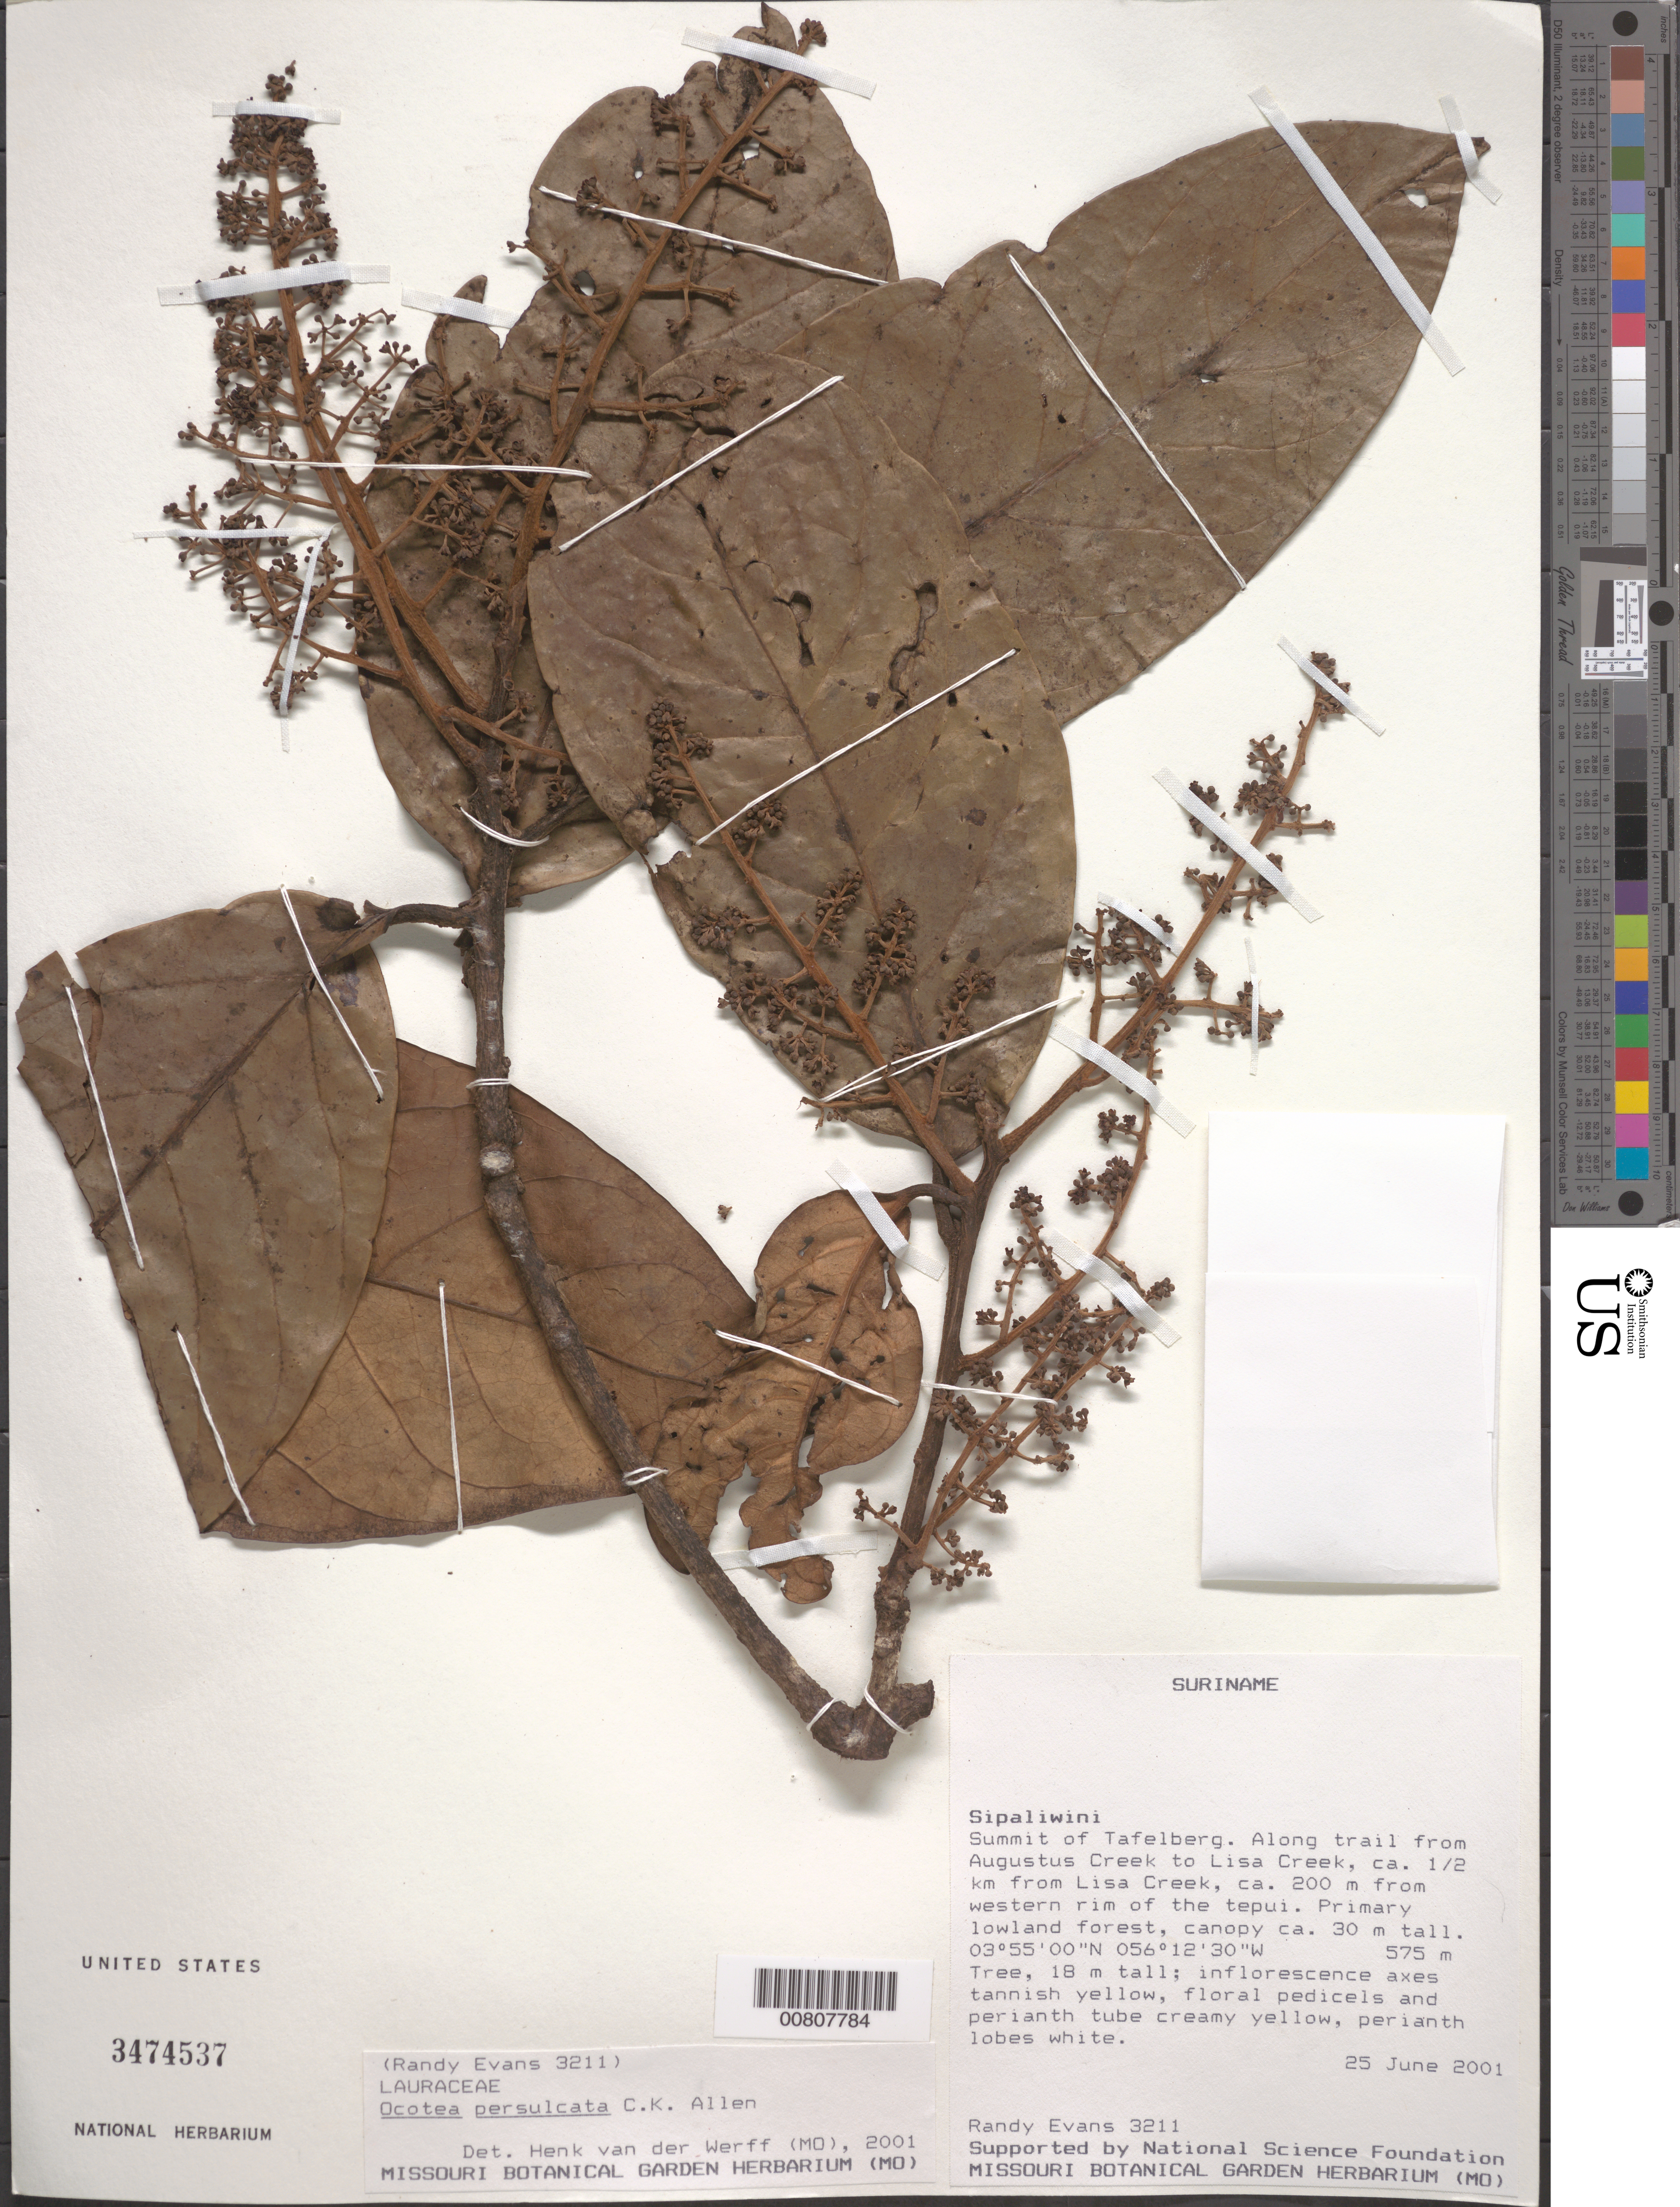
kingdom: Plantae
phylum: Tracheophyta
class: Magnoliopsida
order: Laurales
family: Lauraceae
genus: Ocotea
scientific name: Ocotea persulcata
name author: C.K. Allen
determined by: van der Werff, H., (MO), Missouri Botanical Garden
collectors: R. Evans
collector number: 3211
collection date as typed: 25-Jun-01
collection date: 2001-06-25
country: Suriname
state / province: Sipaliwini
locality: Tafelberg (Table Mountain), summit, trail from Augustus Creek to Lisa Creek, ca. 0.5 km from Lisa Creek, ca. 200 m from western rim of tepuí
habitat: Primary lowland forest, canopy open, ca. 30m tall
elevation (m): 575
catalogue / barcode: US 3474537